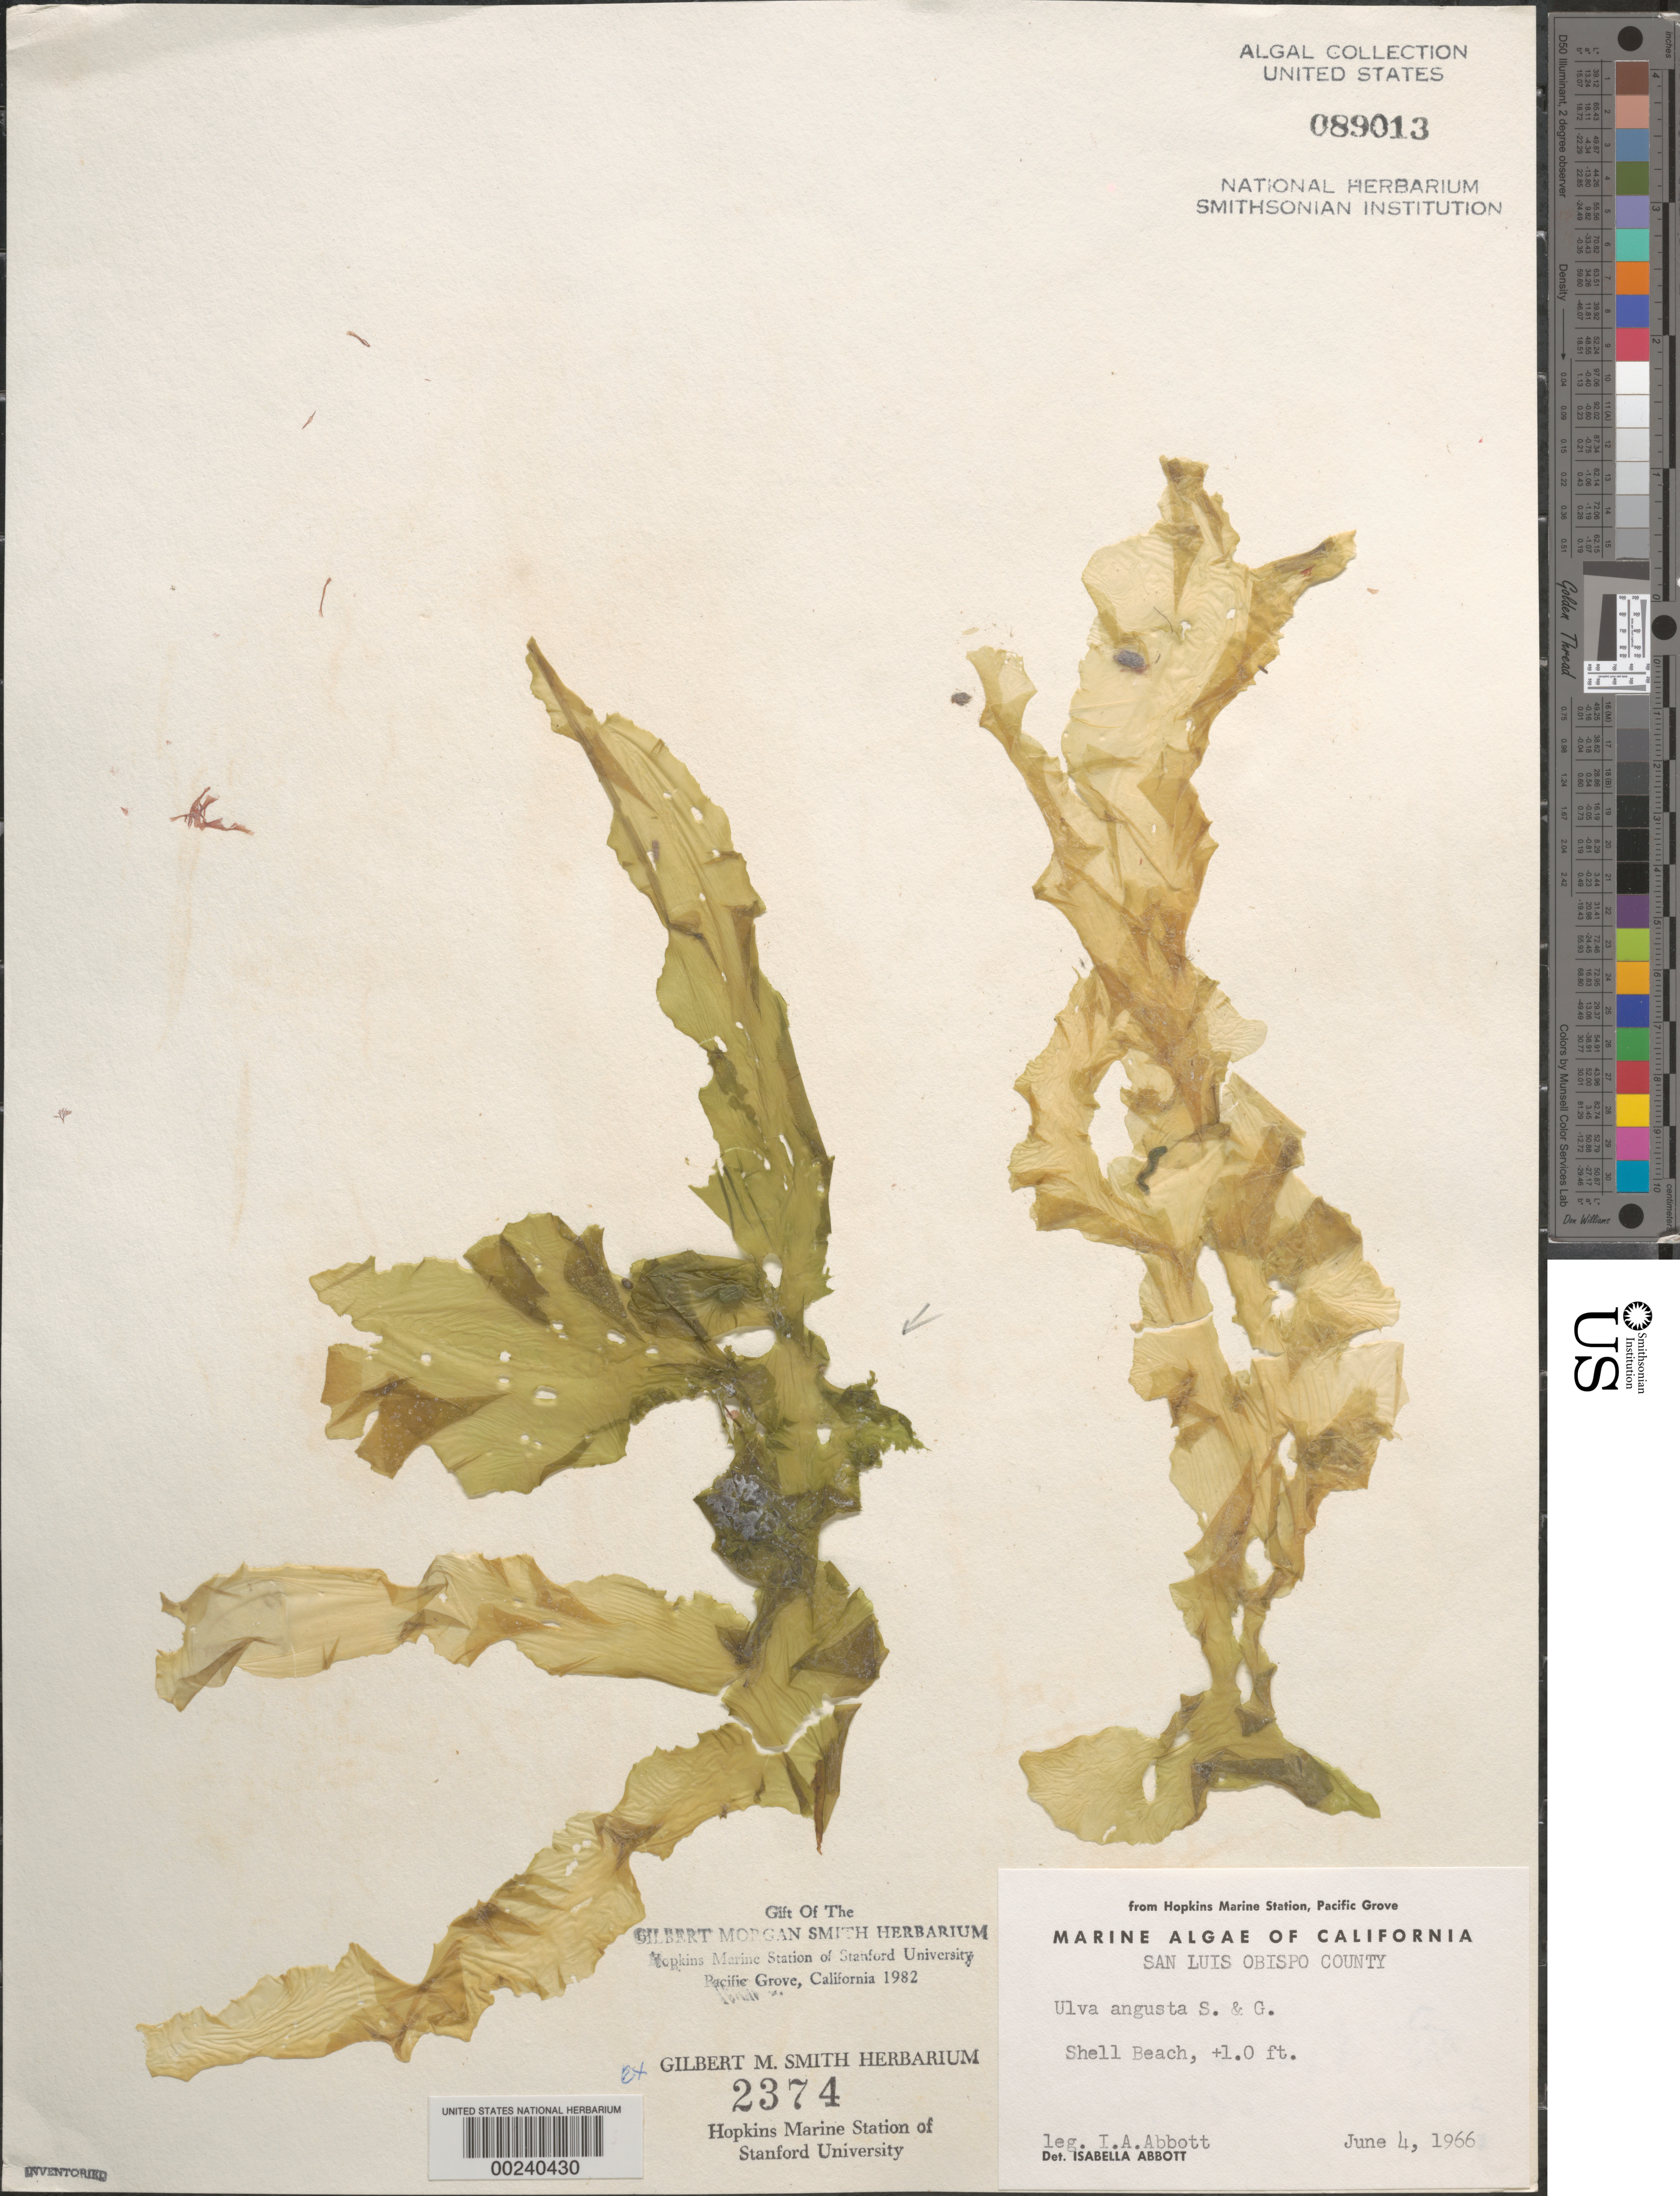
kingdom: Plantae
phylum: Chlorophyta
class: Ulvophyceae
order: Ulvales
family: Ulvaceae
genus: Ulva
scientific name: Ulva californica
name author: N.Wille in Collins et al.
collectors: I. A. Abbott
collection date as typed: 04 Jun 1966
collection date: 1966-06-04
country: United States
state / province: California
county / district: San Luis Obispo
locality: Shell Beach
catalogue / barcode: US 89013